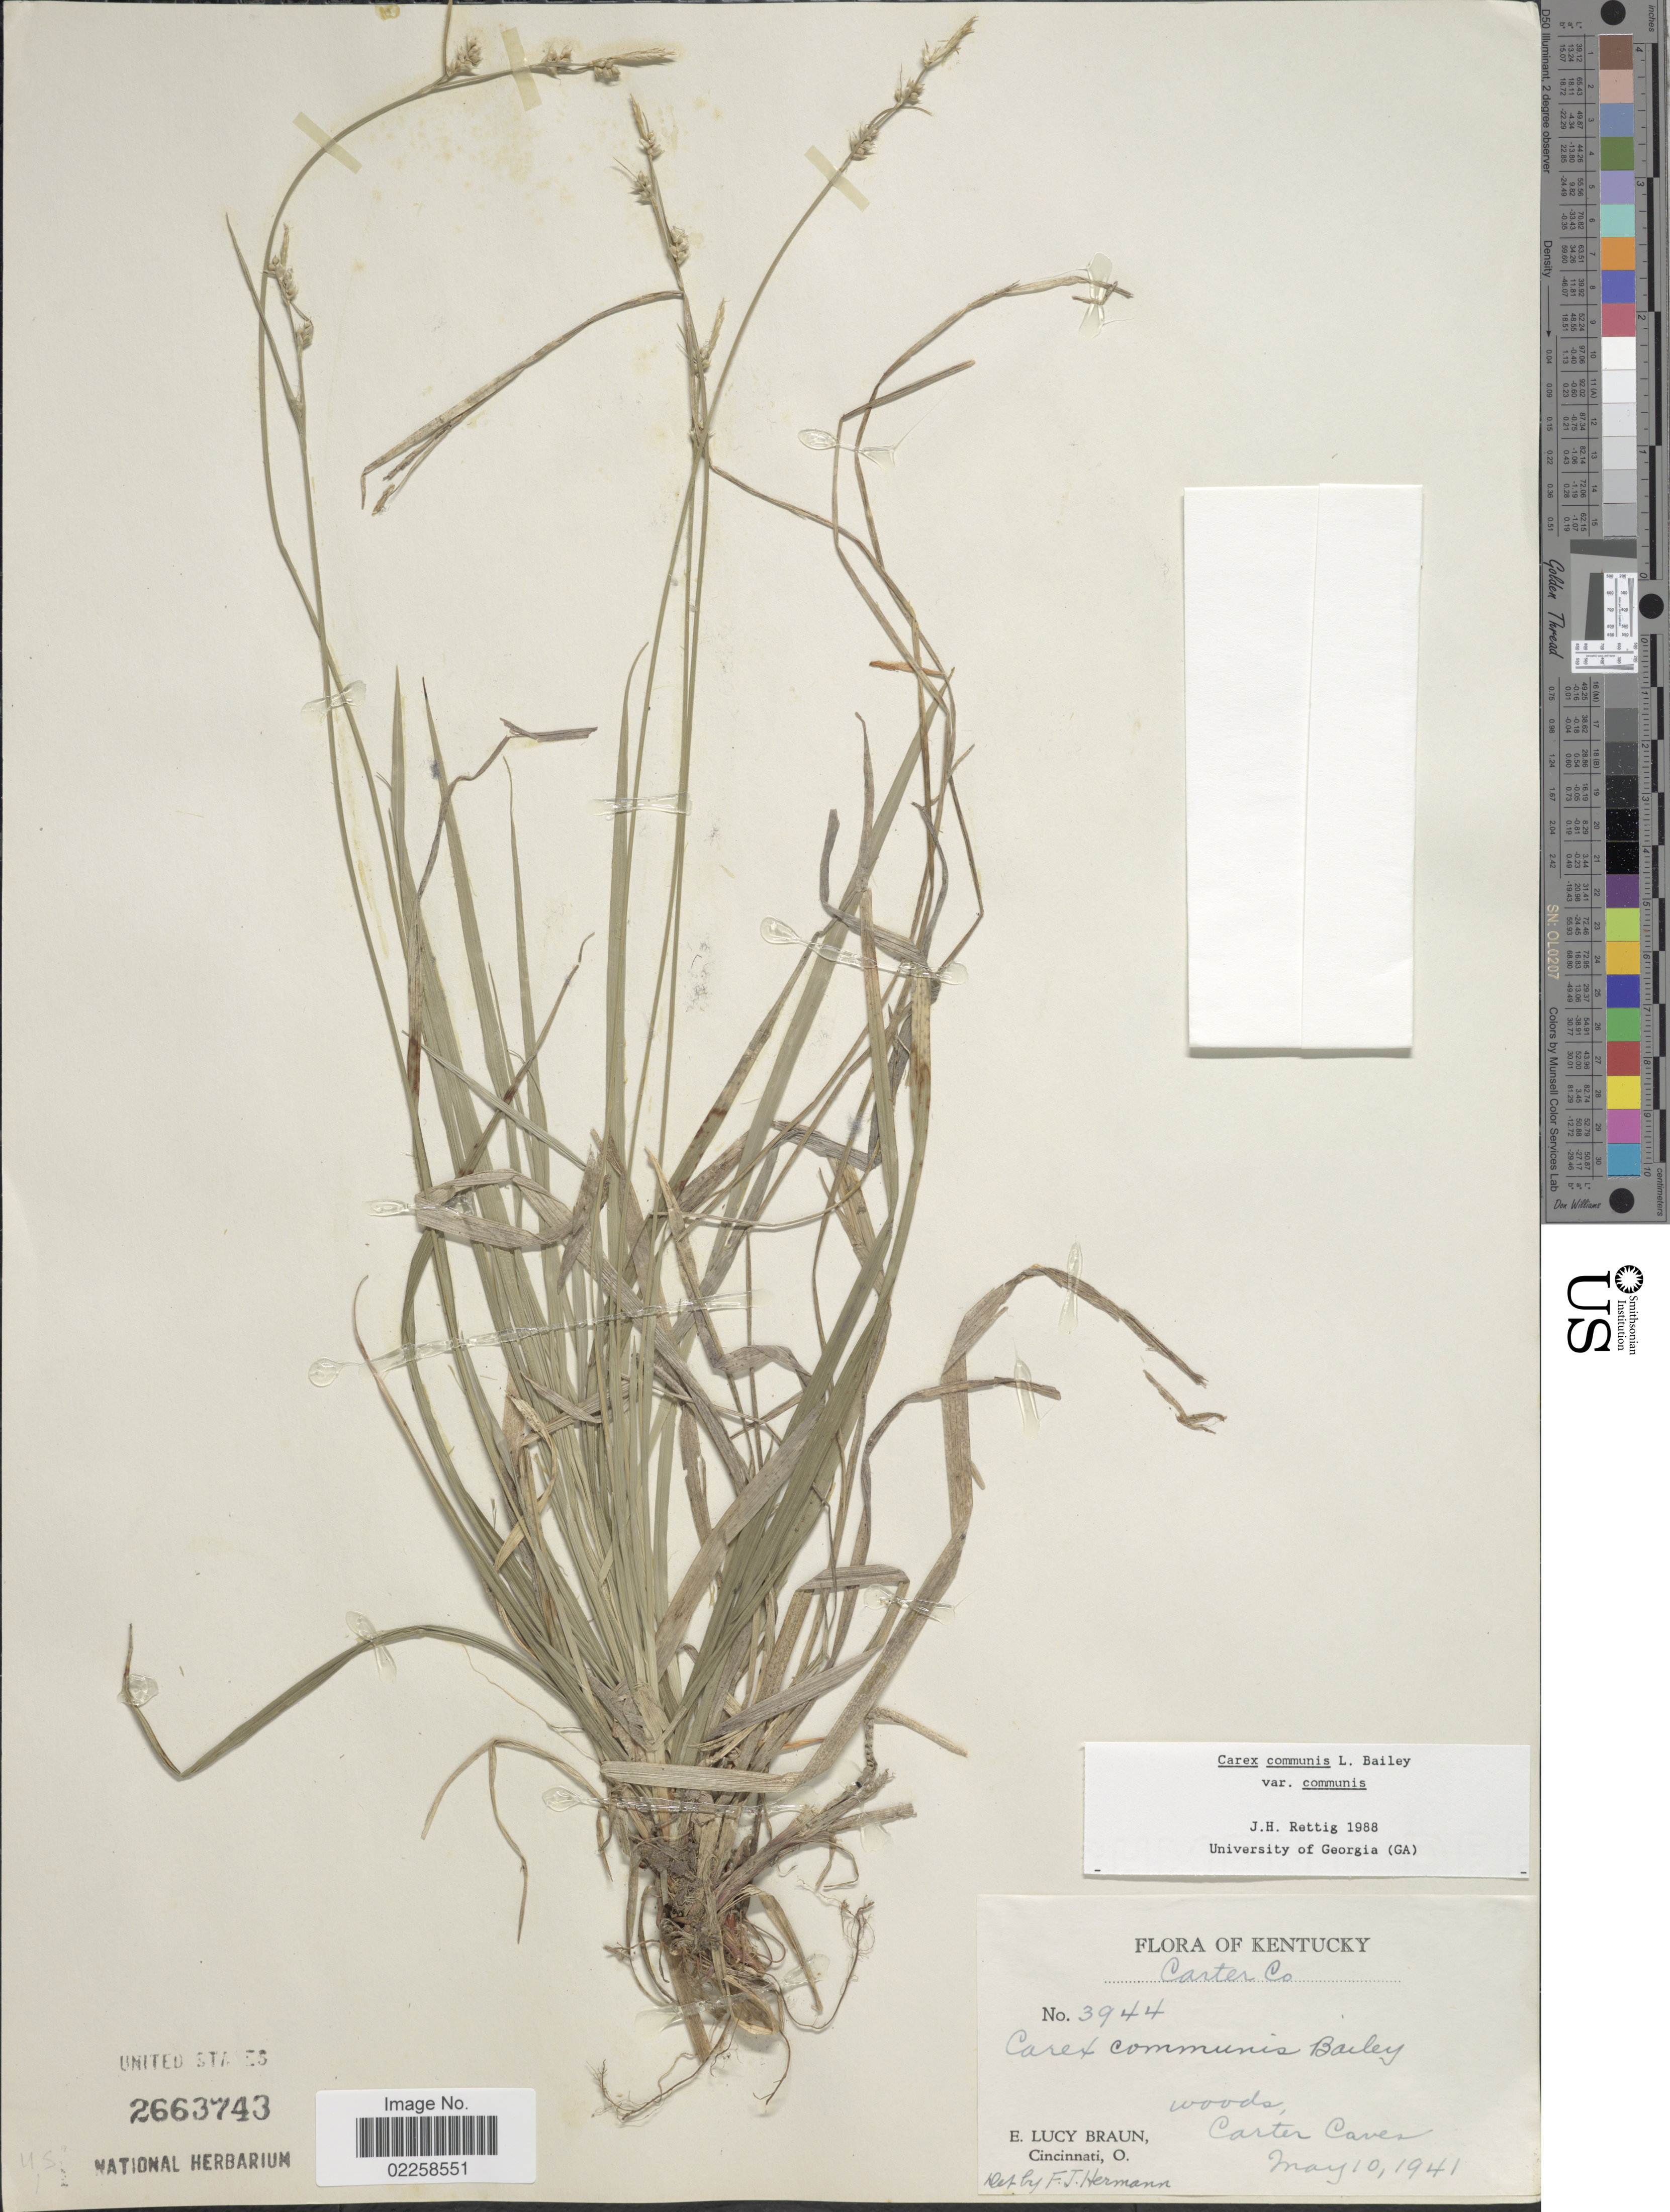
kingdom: Plantae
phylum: Tracheophyta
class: Liliopsida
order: Poales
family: Cyperaceae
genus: Carex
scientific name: Carex communis var. communis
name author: L.H. Bailey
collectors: E. L. Braun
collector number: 3944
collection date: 1941-05-10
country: United States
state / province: Kentucky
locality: Carter Co. Woods, Carter Caves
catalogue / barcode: US 2663743